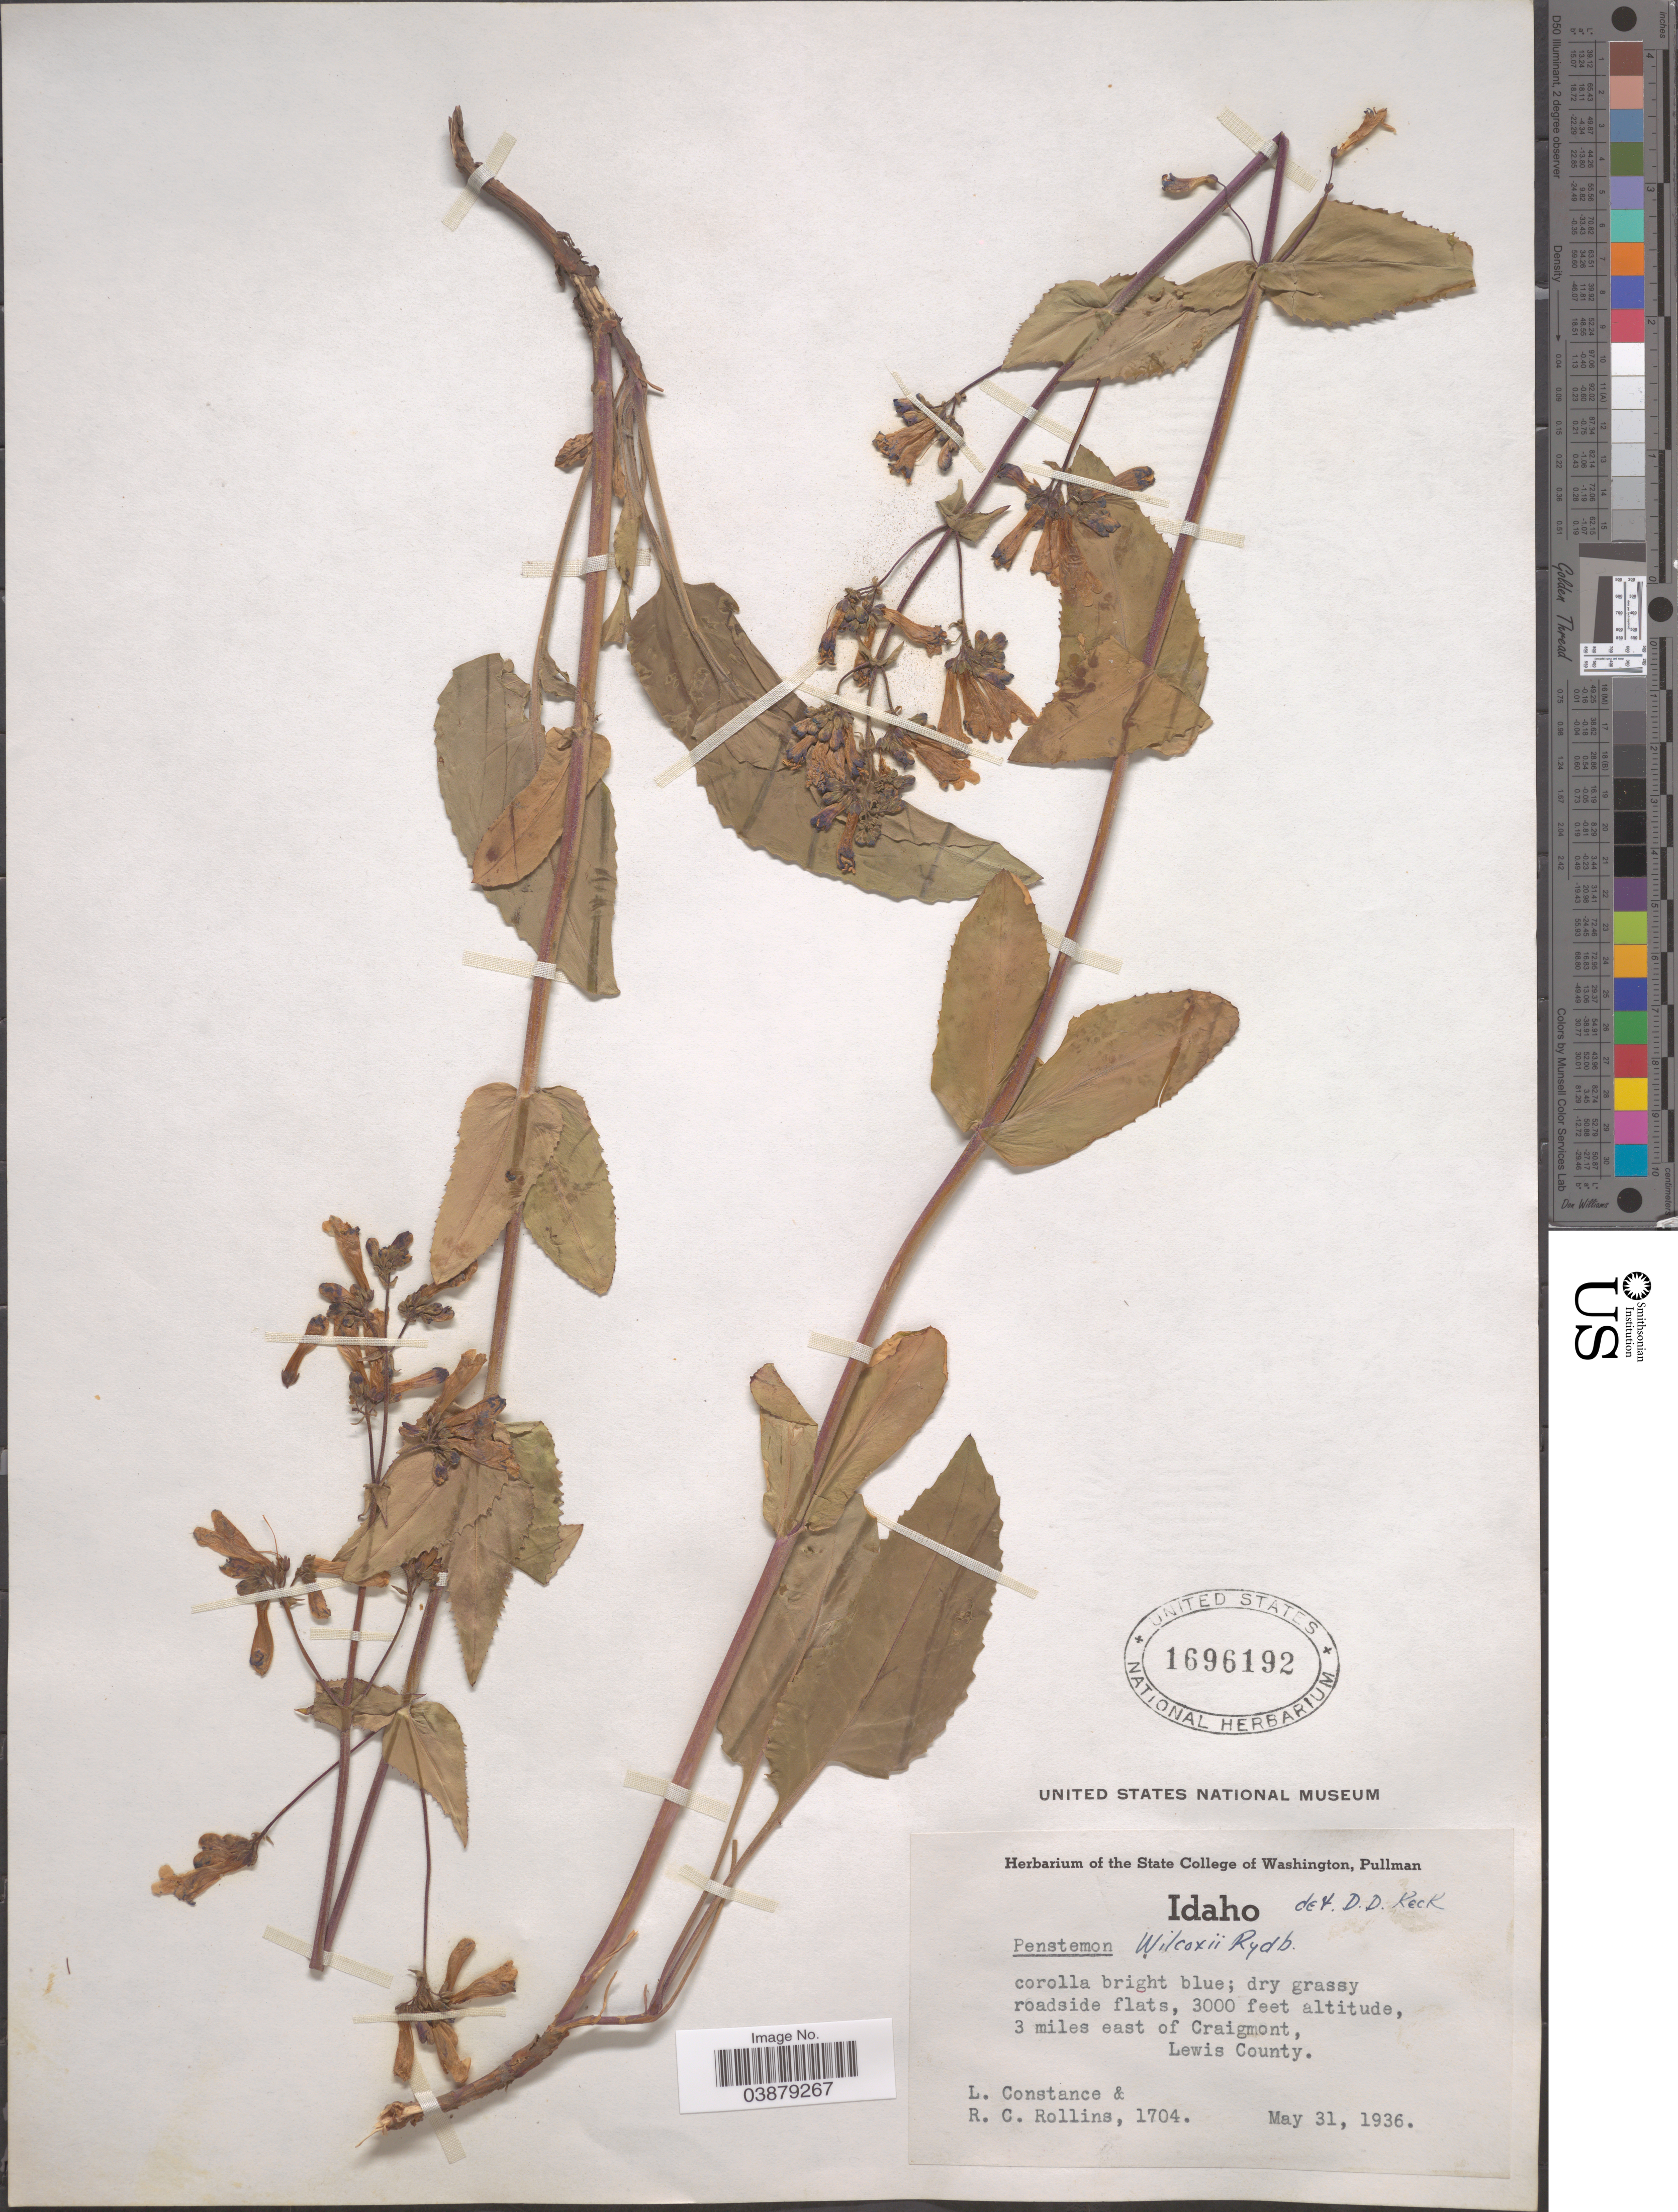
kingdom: Plantae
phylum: Tracheophyta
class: Magnoliopsida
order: Lamiales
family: Plantaginaceae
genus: Penstemon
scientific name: Penstemon wilcoxii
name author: Rydb.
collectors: L. Constance & R. C. Rollins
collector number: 1704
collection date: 1936-05-31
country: United States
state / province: Idaho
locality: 3 miles east of Craigmont, Lewis County.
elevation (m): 914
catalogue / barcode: US 1696192